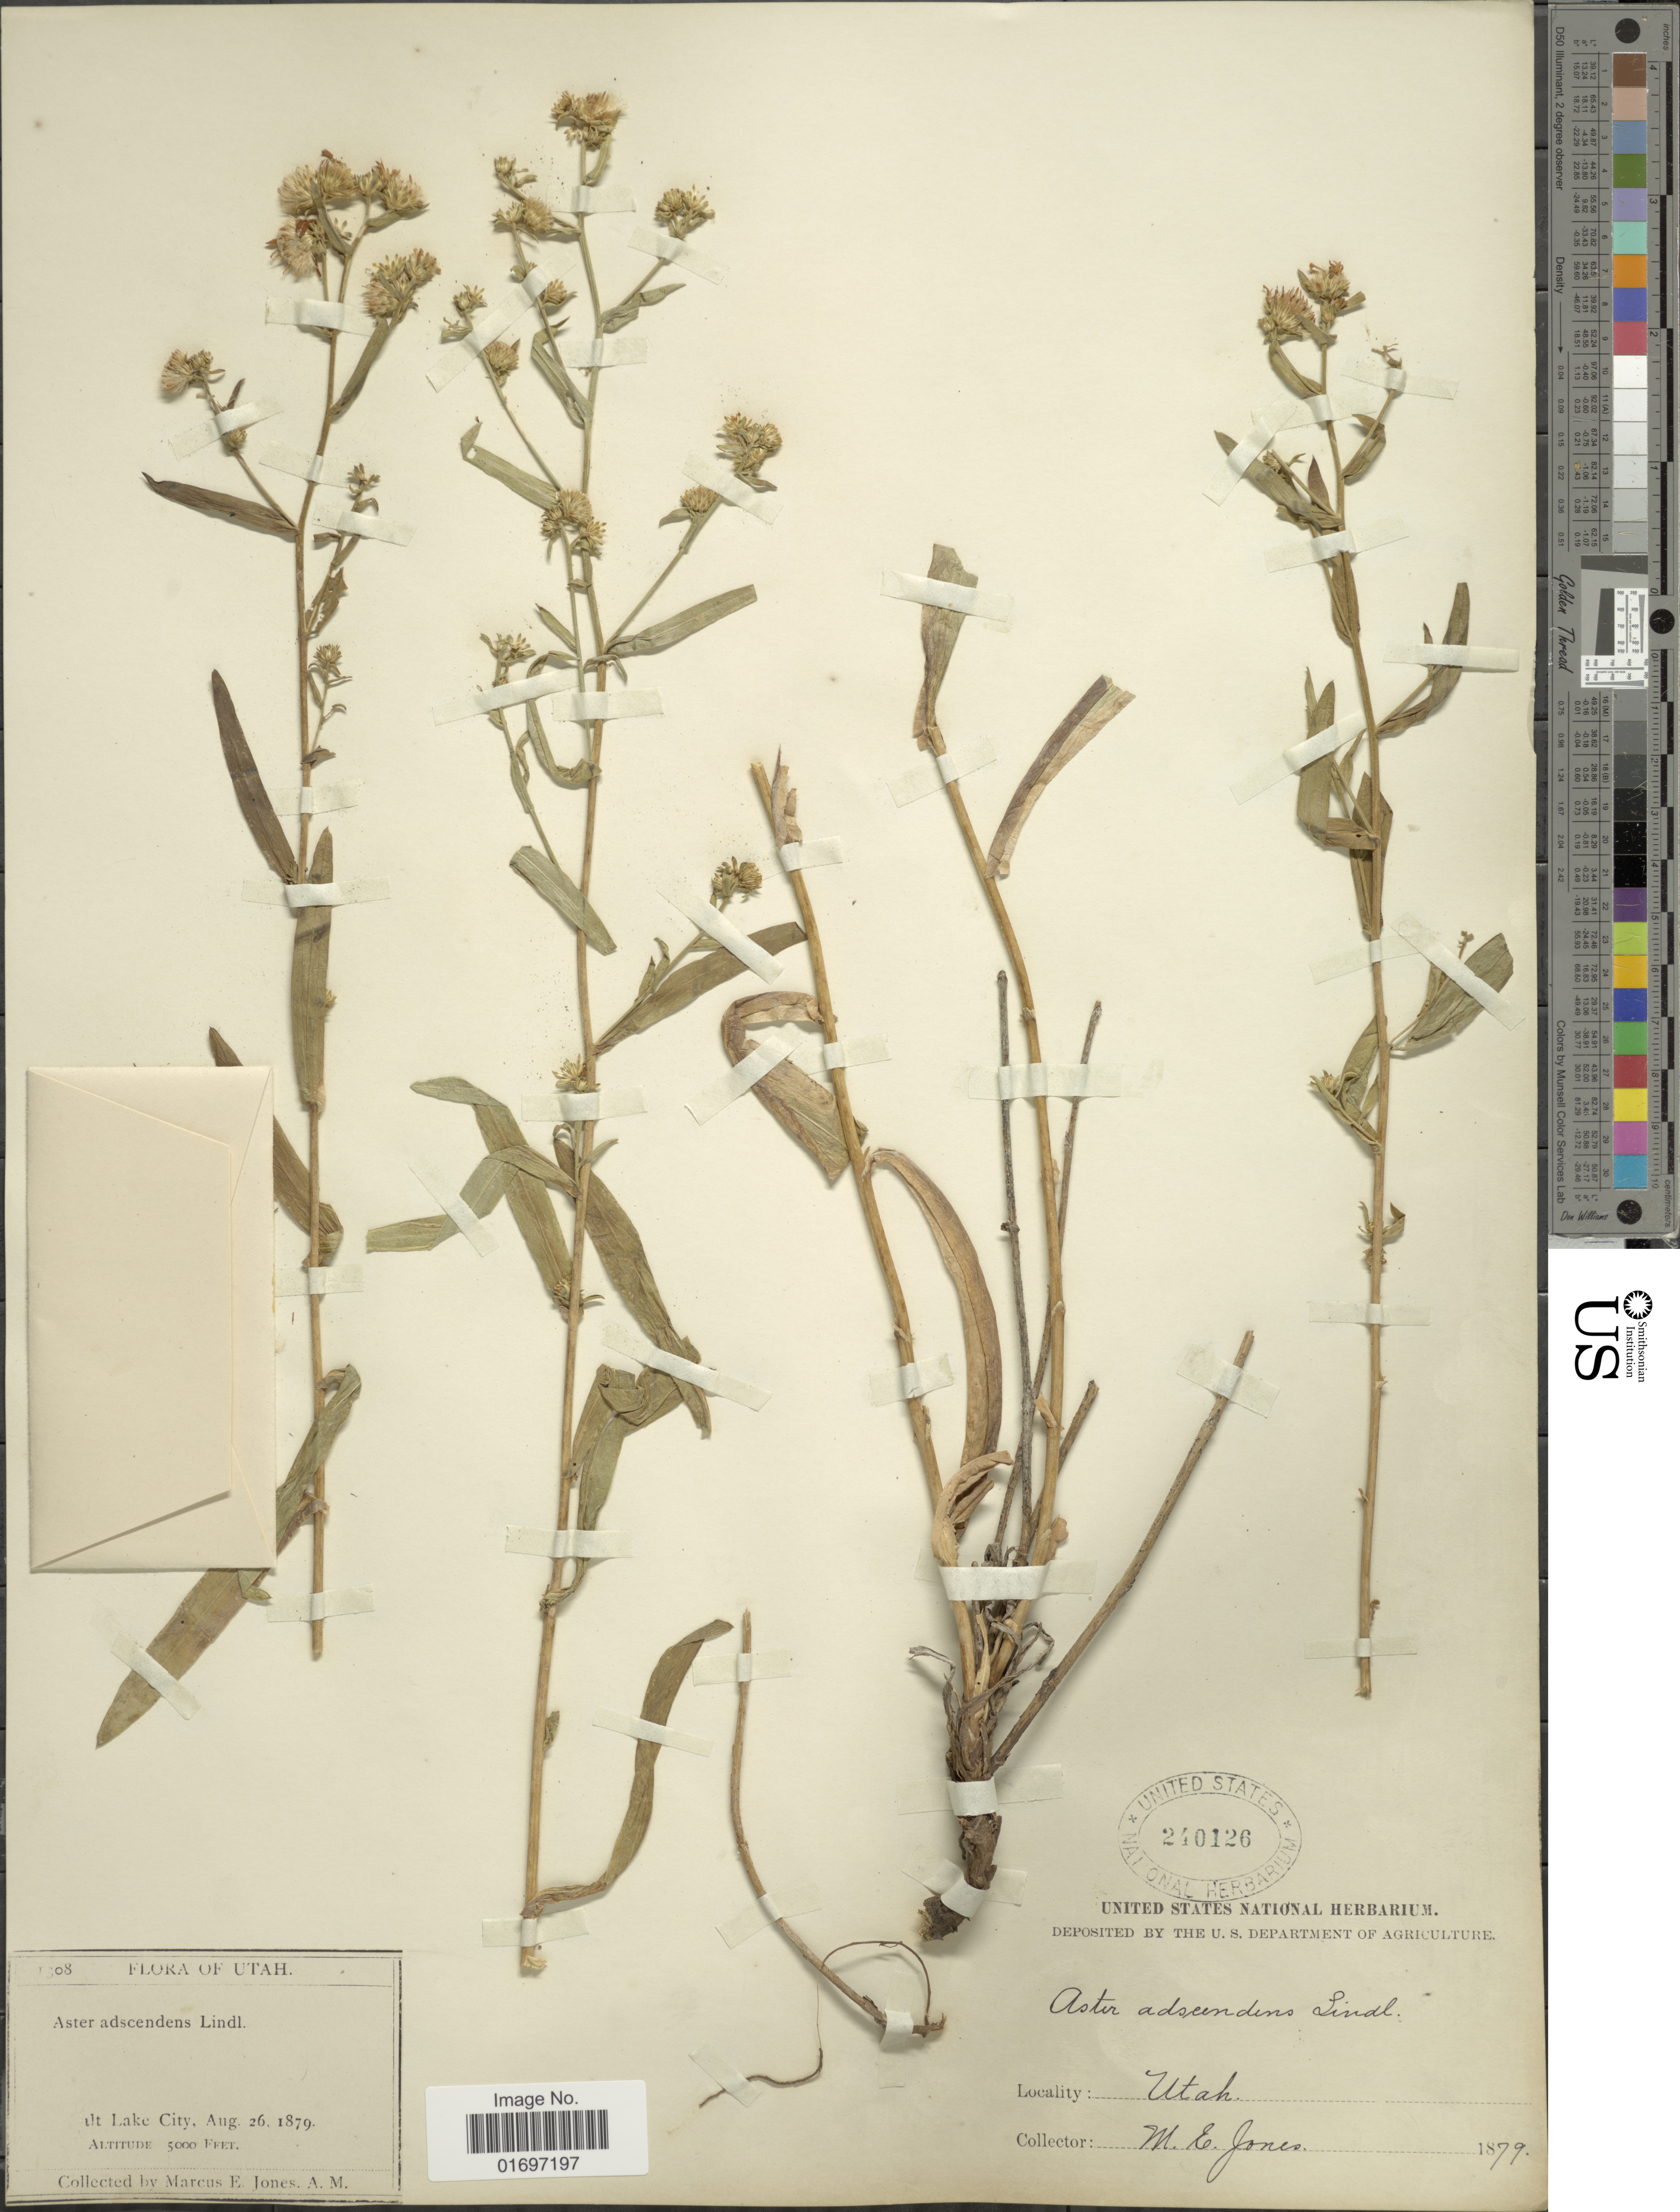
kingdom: Plantae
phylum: Tracheophyta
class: Magnoliopsida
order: Asterales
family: Asteraceae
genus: Symphyotrichum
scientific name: Symphyotrichum ascendens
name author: (Lindl.) G.L. Nesom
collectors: M. E. Jones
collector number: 1308*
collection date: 1879-08-26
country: United States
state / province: Utah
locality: Salt Lake City.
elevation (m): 1524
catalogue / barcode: US 240126